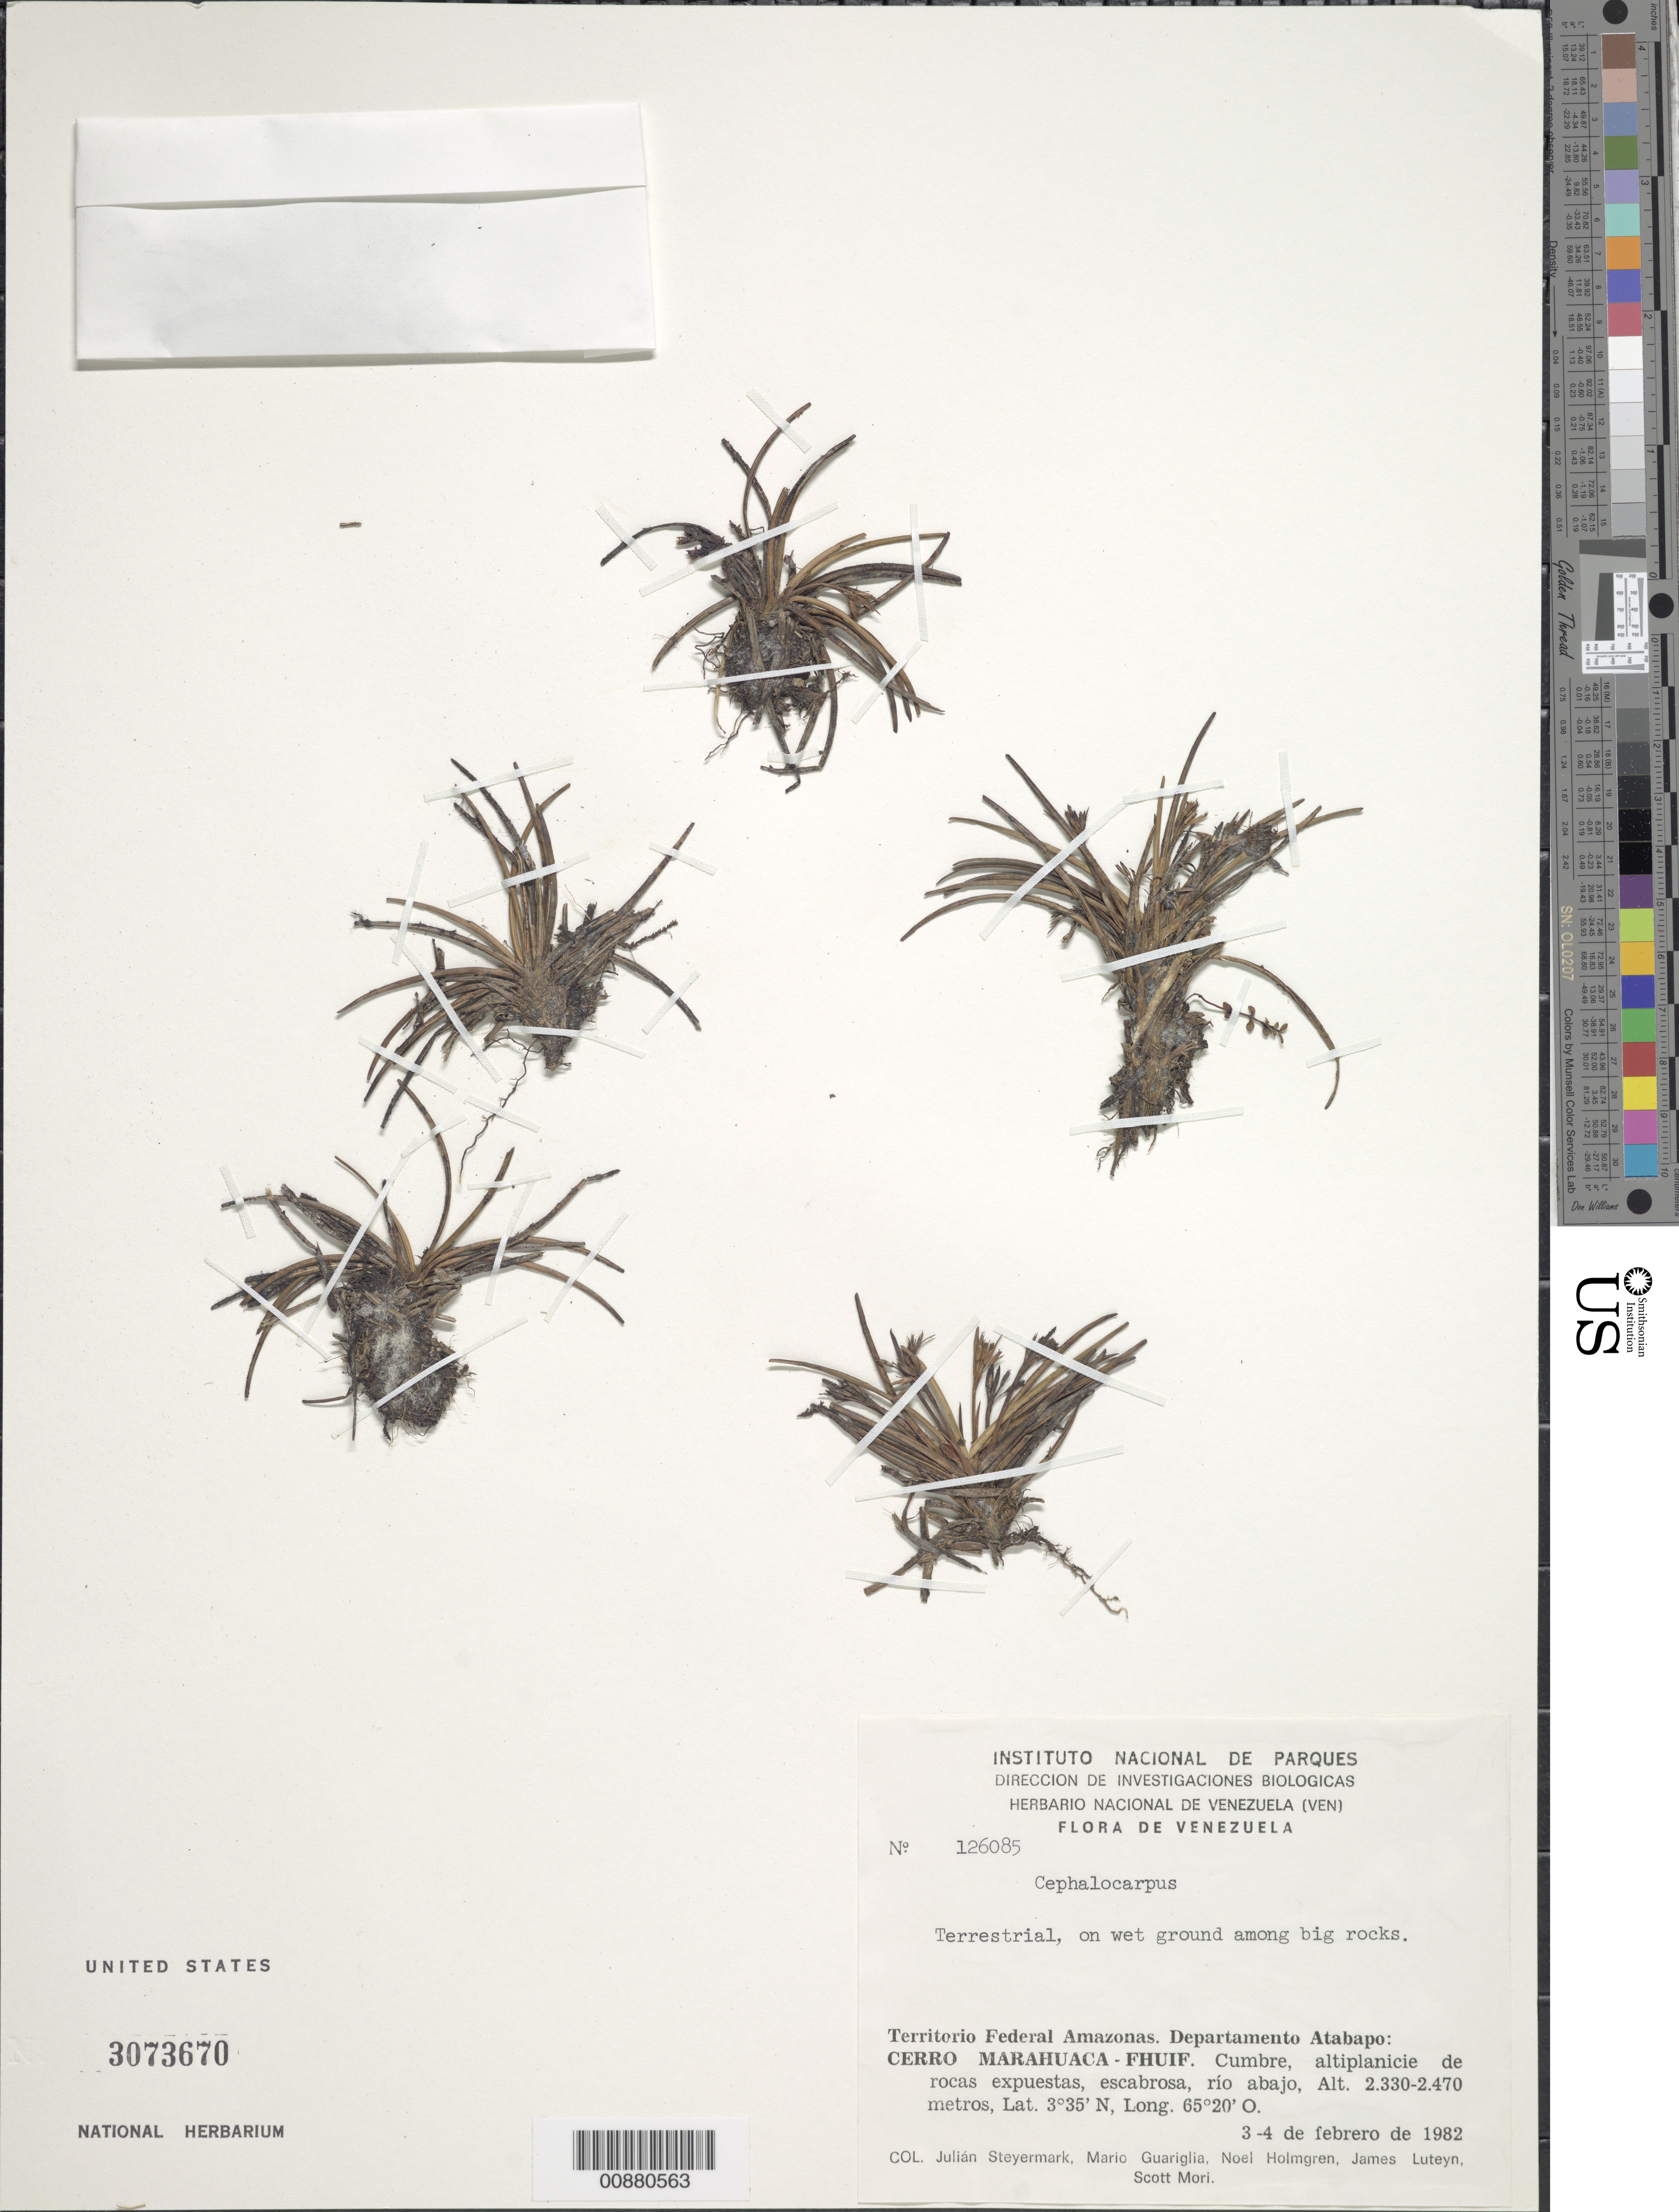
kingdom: Plantae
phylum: Tracheophyta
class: Liliopsida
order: Poales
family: Cyperaceae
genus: Cephalocarpus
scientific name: Cephalocarpus sp.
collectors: J. Steyermark, M. Guariglia P., N. H. Holmgren, J. L. Luteyn & S. Mori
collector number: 126085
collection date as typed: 3-Feb-82 to 4-Feb-82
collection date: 1982-02-03/1982-02-04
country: Venezuela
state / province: Amazonas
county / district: Atabapo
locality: Cerro Marahuaca-Fhuif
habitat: Wet ground among big rocks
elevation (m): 2330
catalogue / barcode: US 3073670